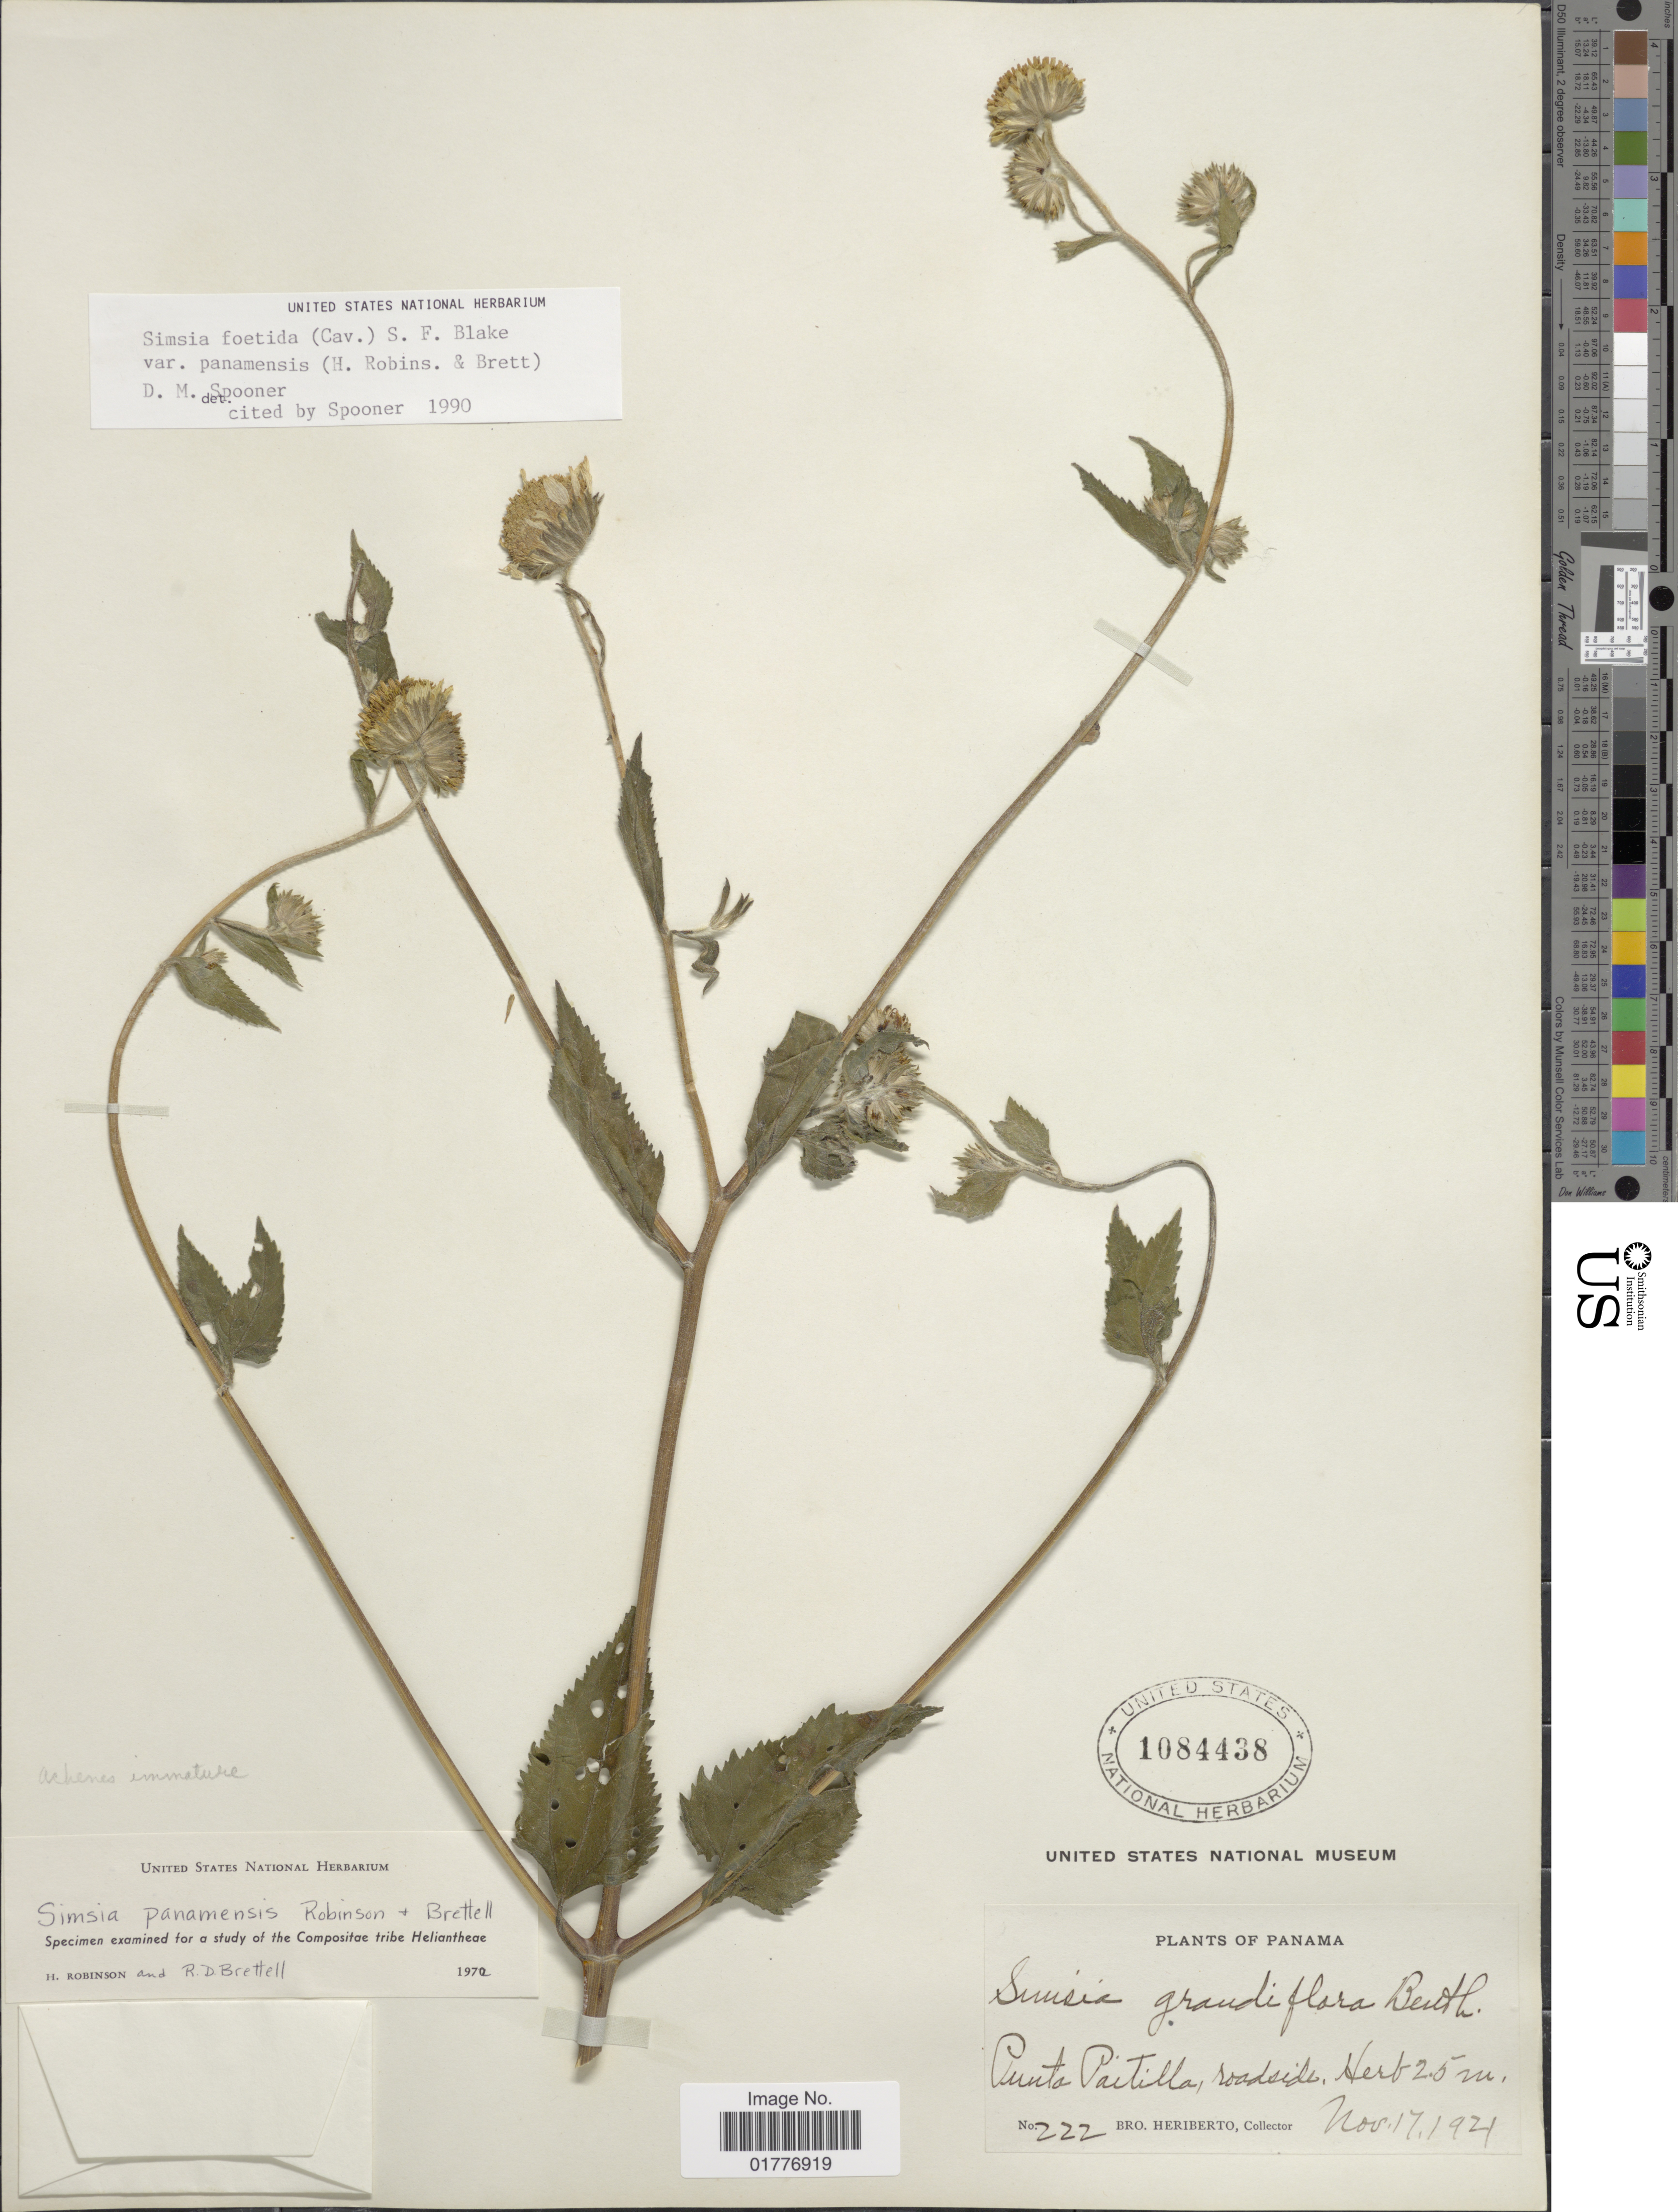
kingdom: Plantae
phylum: Tracheophyta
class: Magnoliopsida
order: Asterales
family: Asteraceae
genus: Simsia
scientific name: Simsia foetida var. panamensis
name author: (H. Rob. & Brettell) D.M. Spooner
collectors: B. Heriberto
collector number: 222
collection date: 1921-11-17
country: Panama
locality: Punta Paitilla, roadside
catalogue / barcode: US 1084438